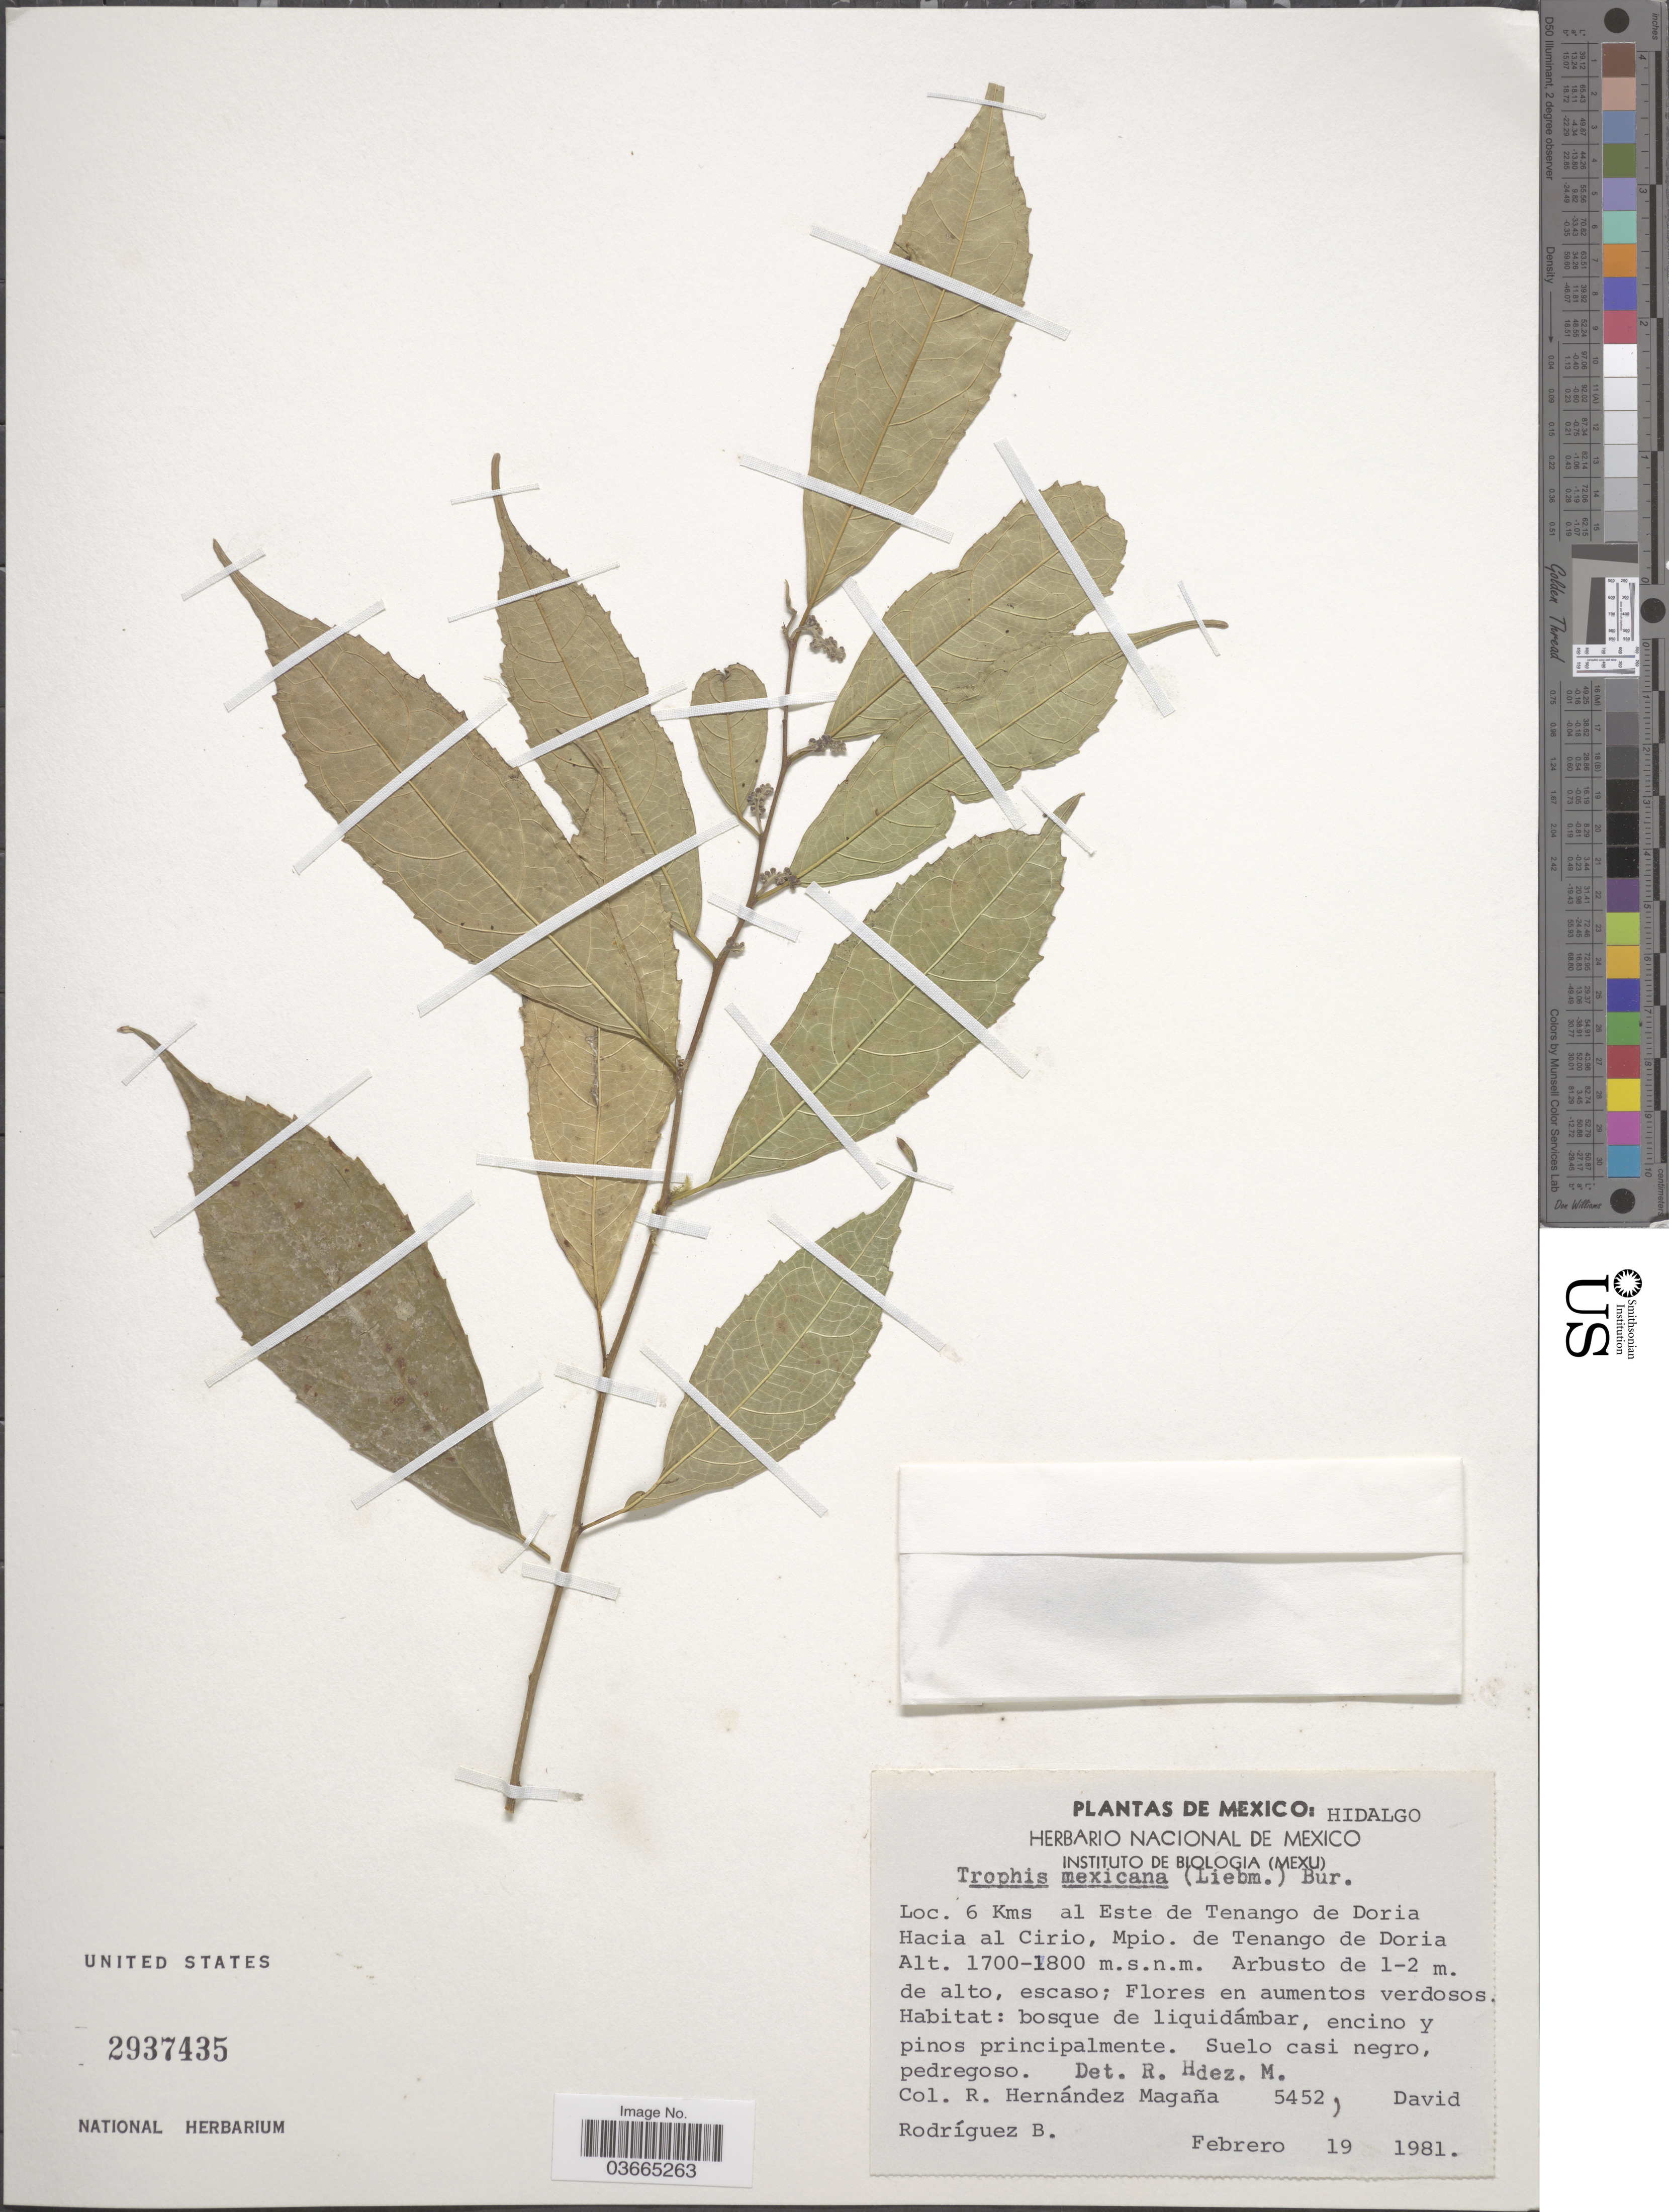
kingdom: Plantae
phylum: Tracheophyta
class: Magnoliopsida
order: Rosales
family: Moraceae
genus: Trophis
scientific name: Trophis mexicana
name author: (Liebm.) Bureau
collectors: R. Hernández-M. & D. Rodríguez B.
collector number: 5452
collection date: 1981-02-19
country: Mexico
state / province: Hidalgo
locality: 6 Kms al Este de Tenango de Doria Hacia al Cirio, Mpio. de Tenango de Doria.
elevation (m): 1700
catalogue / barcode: US 2937435